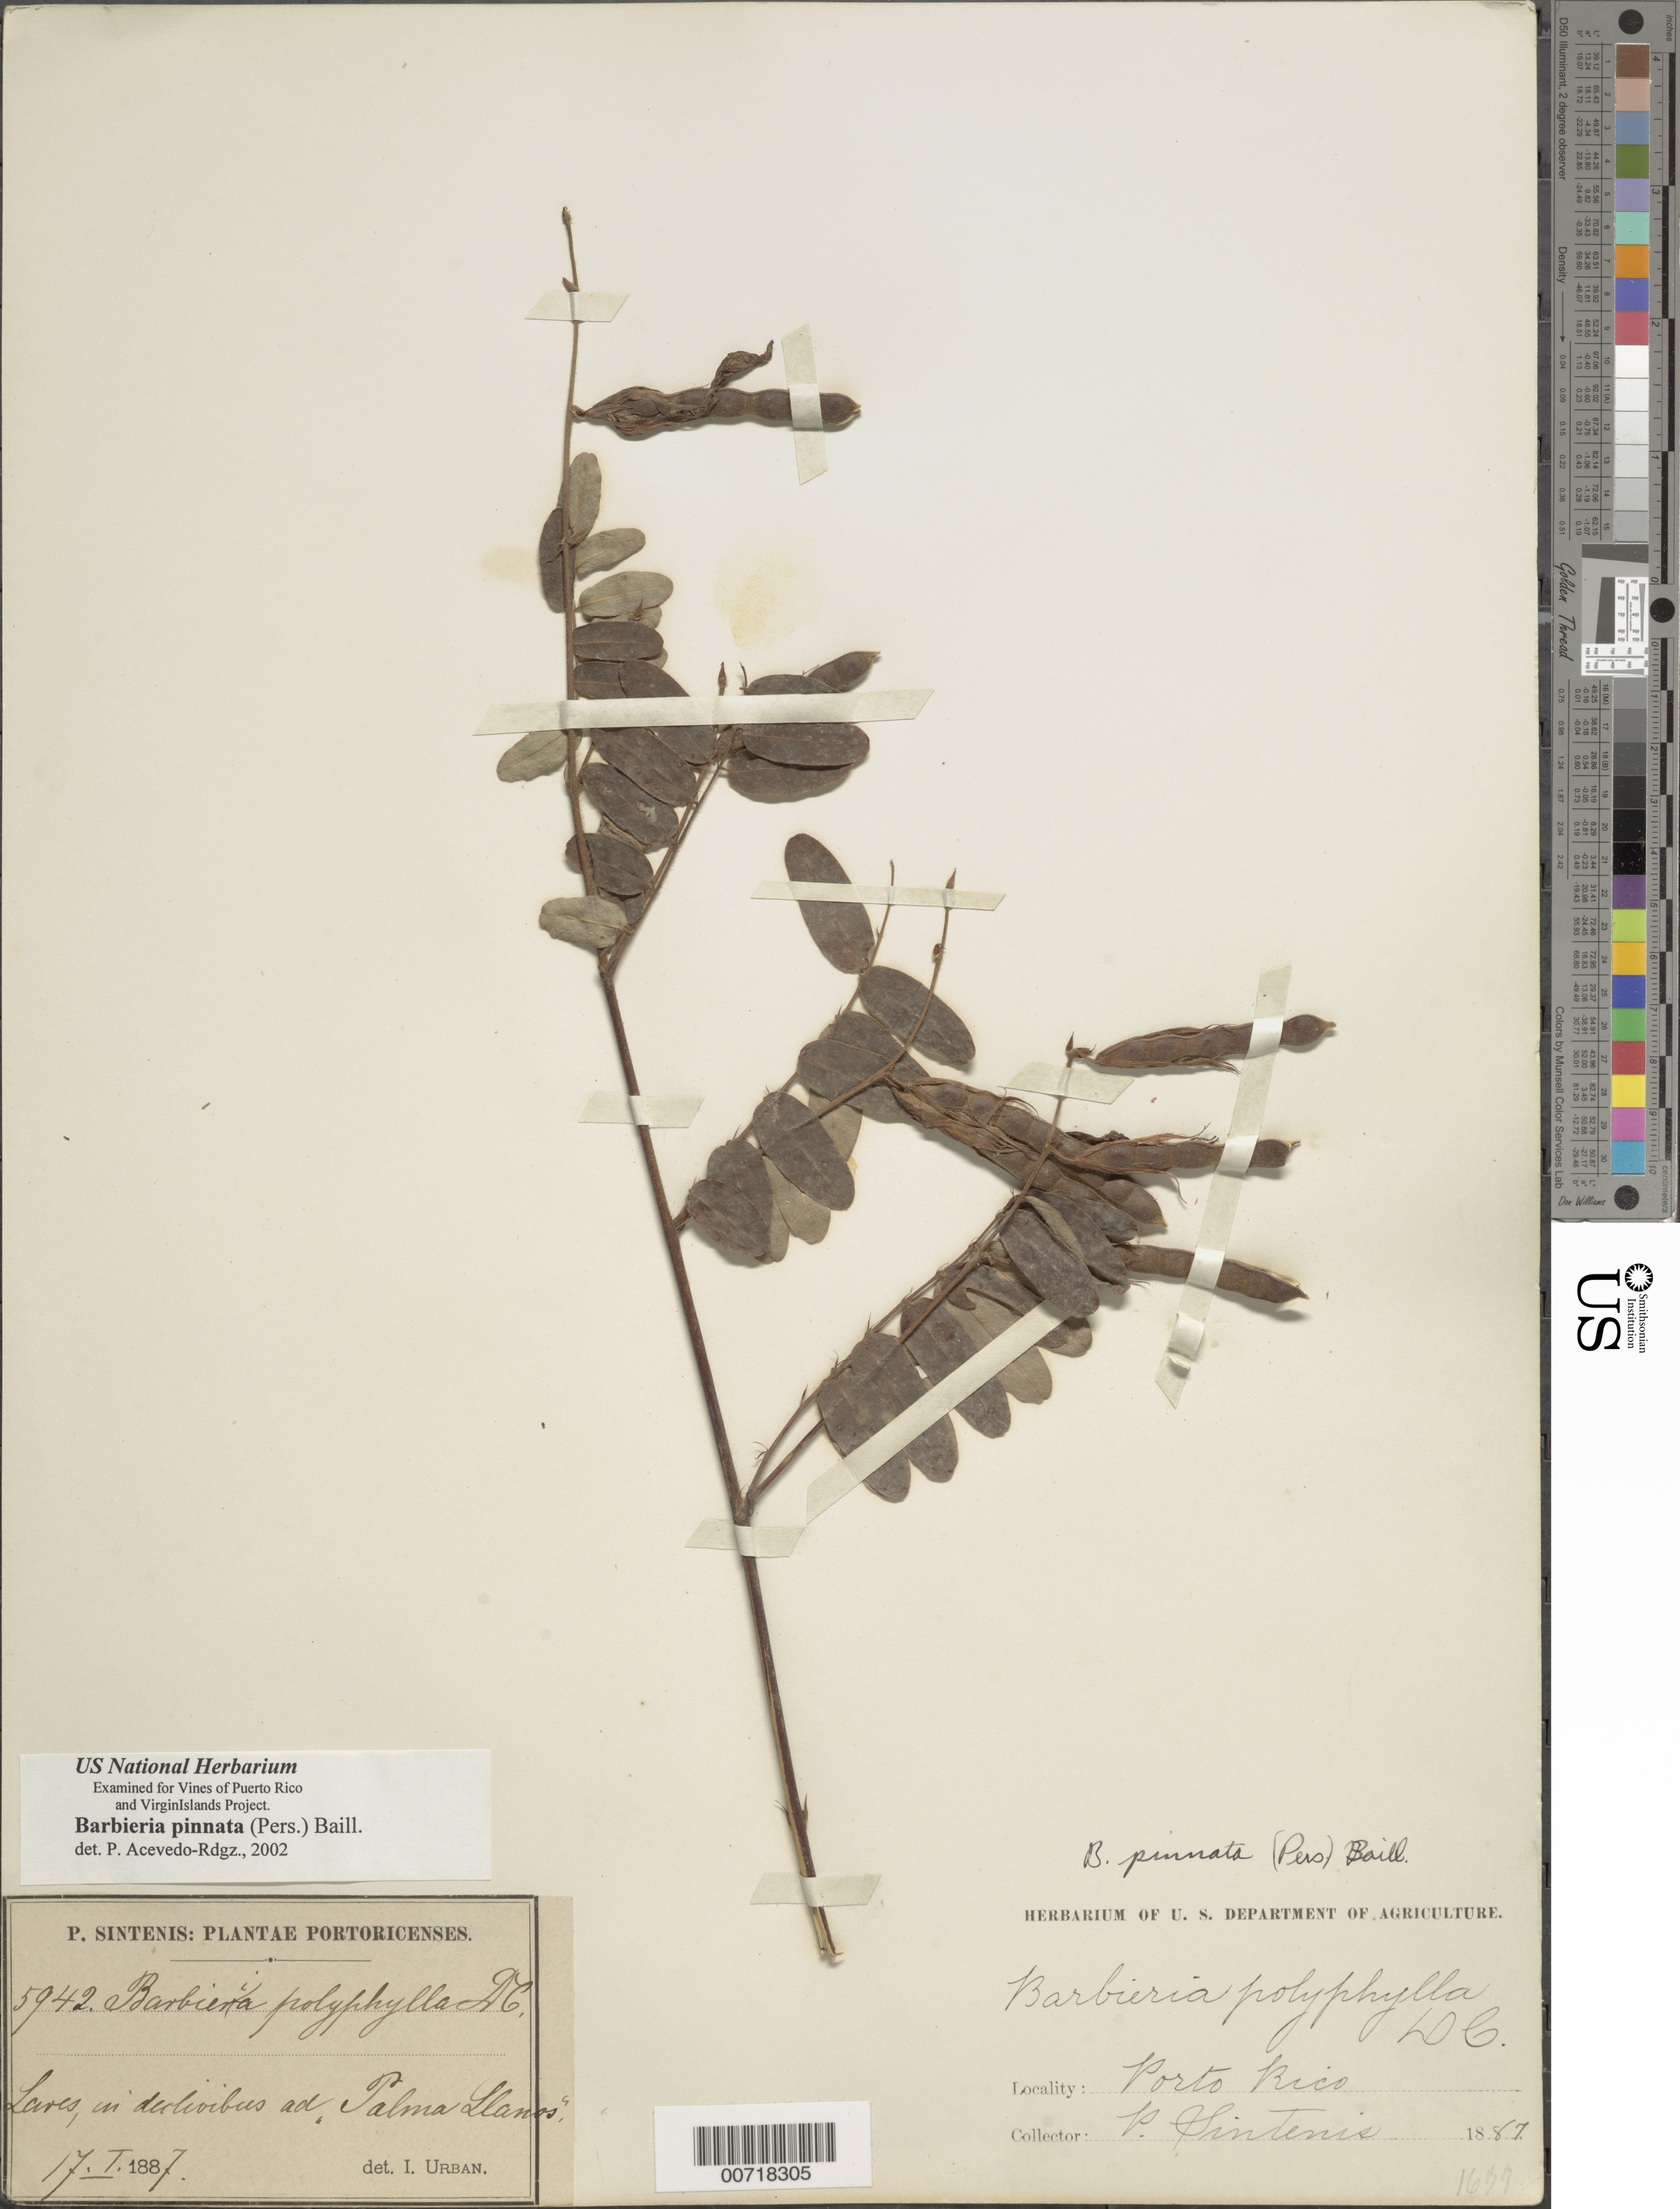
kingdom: Plantae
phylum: Tracheophyta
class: Magnoliopsida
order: Fabales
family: Fabaceae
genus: Barbieria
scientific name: Barbieria pinnata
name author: (Pers.) Baill.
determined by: Acevedo-Rodríguez, P., (BOT), Smithsonian Institution - National Museum of Natural History (UNITED STATES)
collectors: P. Sintenis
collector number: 5942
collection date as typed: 17 Jan 1887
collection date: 1887-01-17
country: Puerto Rico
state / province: Lares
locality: Lares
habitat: in declivibus ad Palma Llanos.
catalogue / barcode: US 1364535